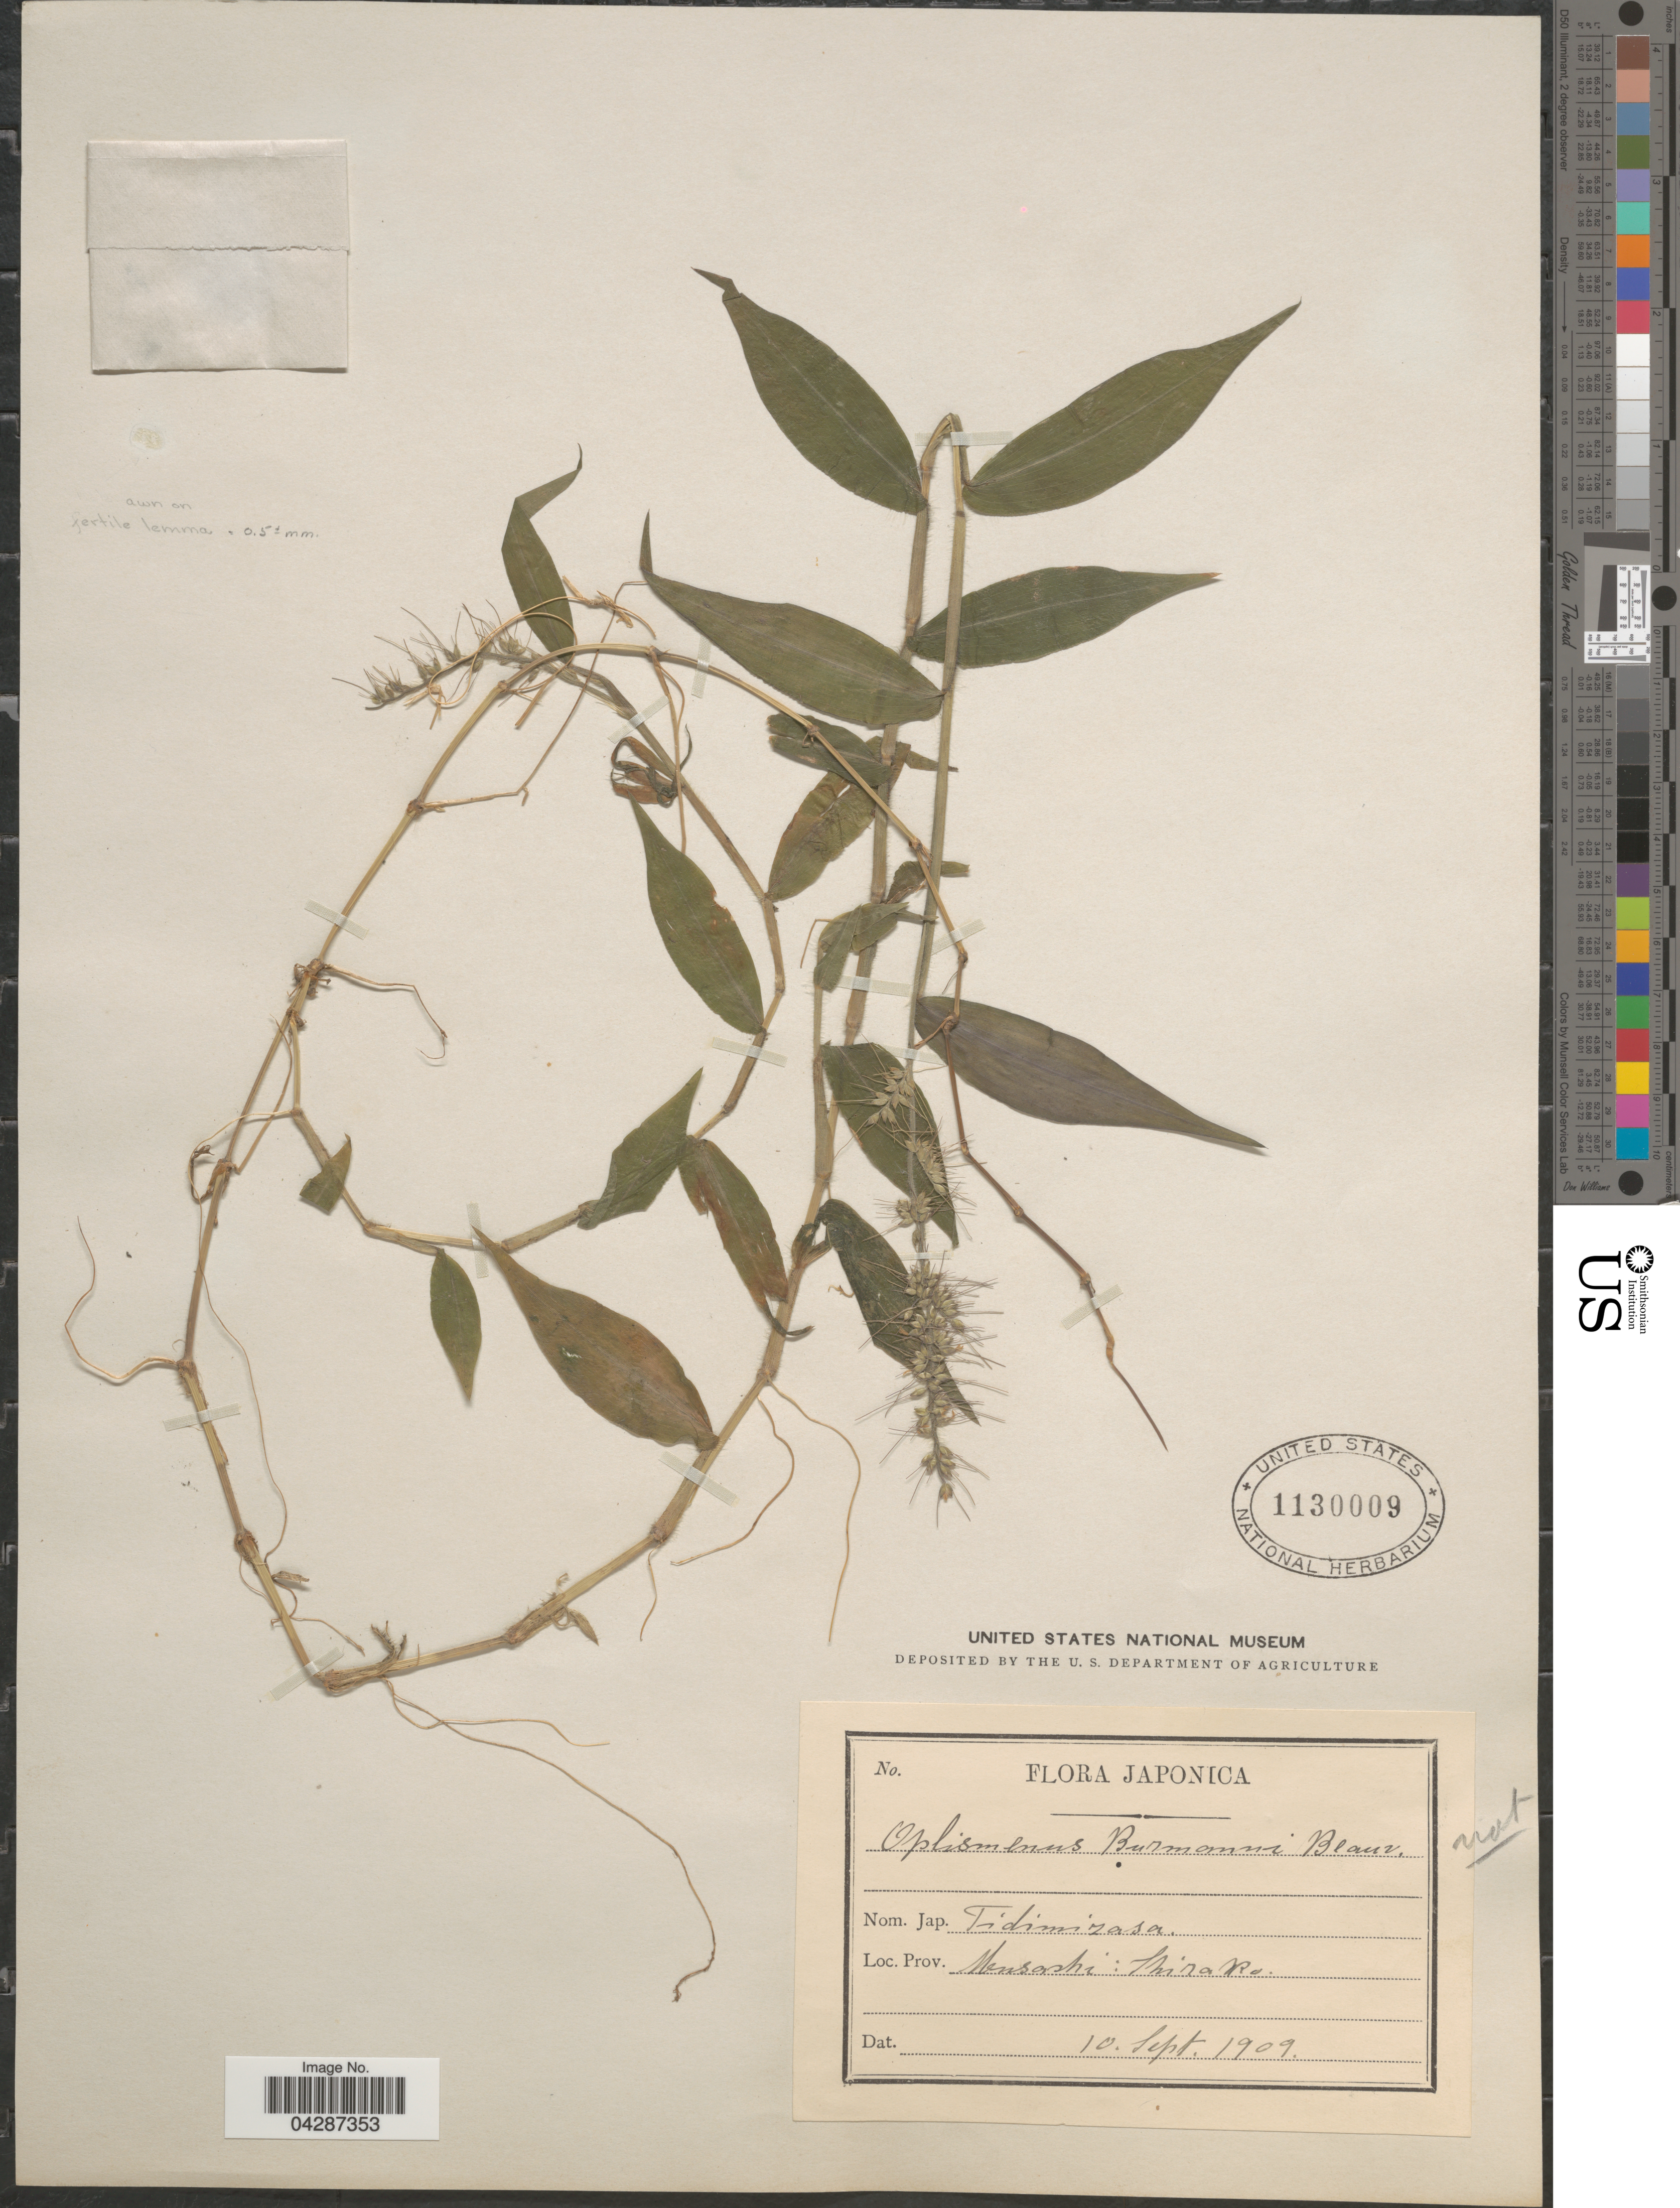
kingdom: Plantae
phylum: Tracheophyta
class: Liliopsida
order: Poales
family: Poaceae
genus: Oplismenus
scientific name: Oplismenus sp.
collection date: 1909-09-10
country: Japan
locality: Japonica. Musashi: Shirako.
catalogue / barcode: US 1130009